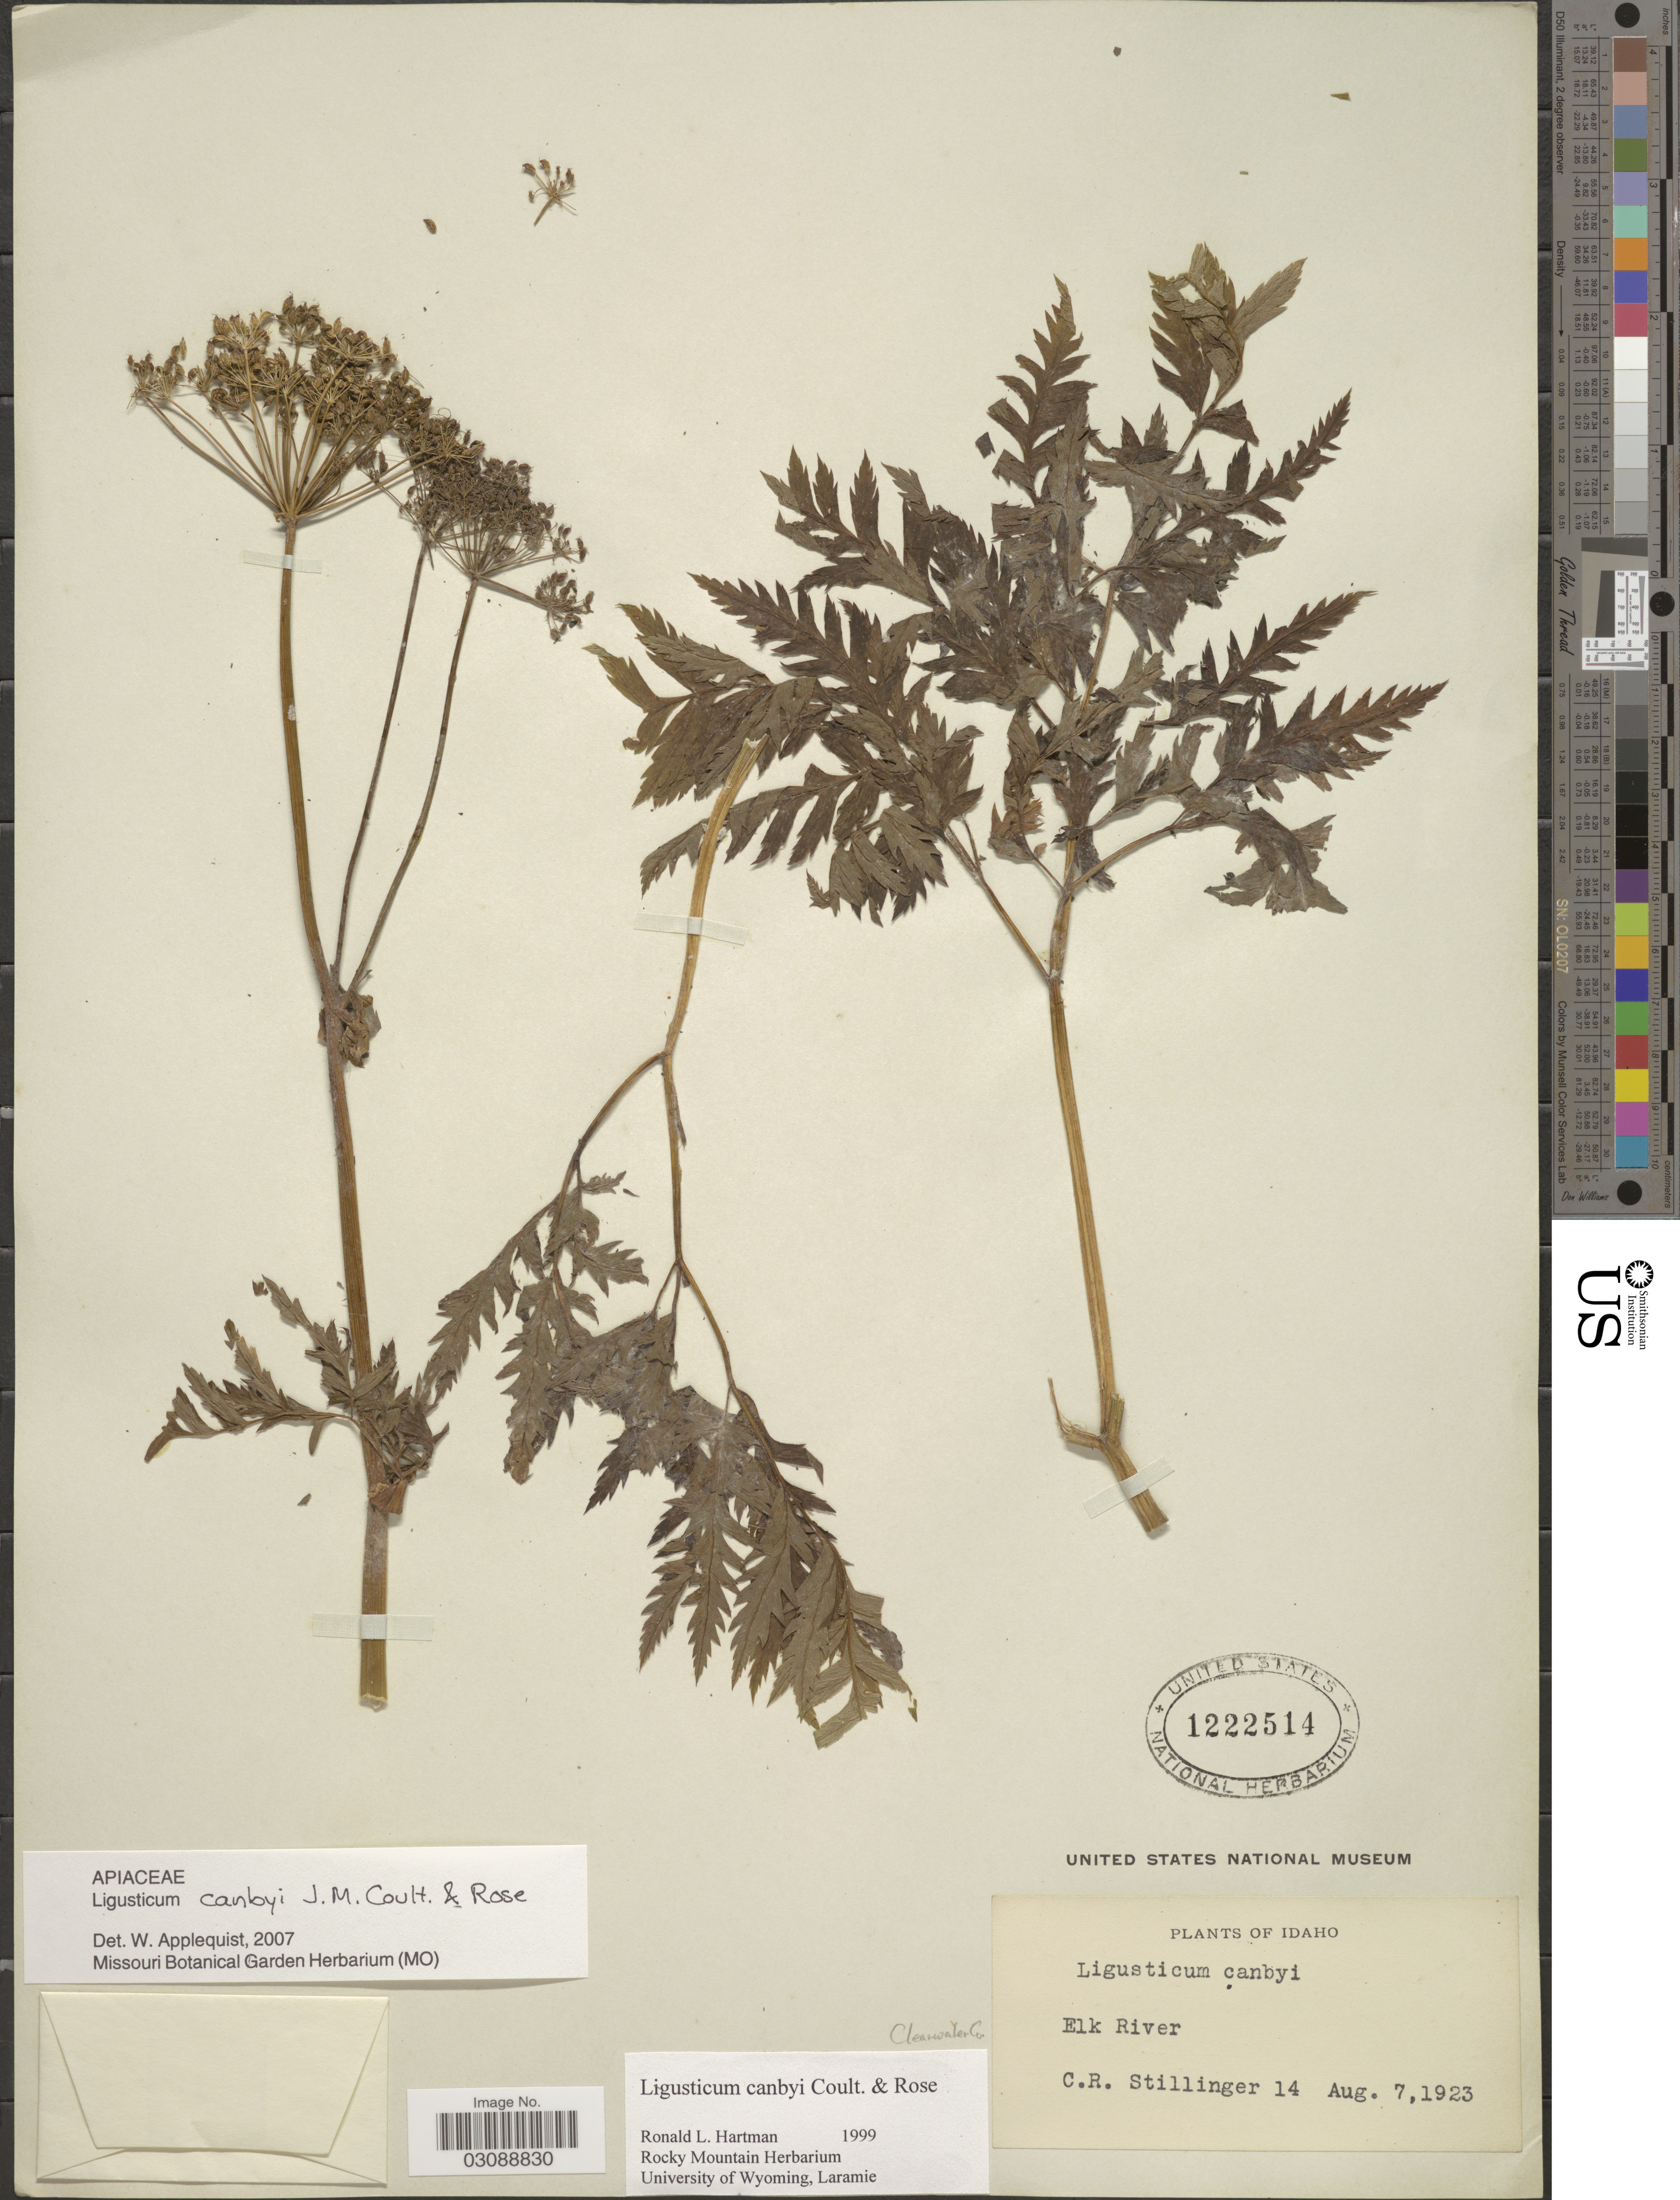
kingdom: Plantae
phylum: Tracheophyta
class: Magnoliopsida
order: Apiales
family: Apiaceae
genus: Ligusticum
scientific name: Ligusticum canbyi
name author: J.M. Coult. & Rose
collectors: C. Stillinger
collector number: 14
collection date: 1923-08-07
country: United States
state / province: Idaho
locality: Elk River. Clearwater Co.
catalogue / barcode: US 1222514